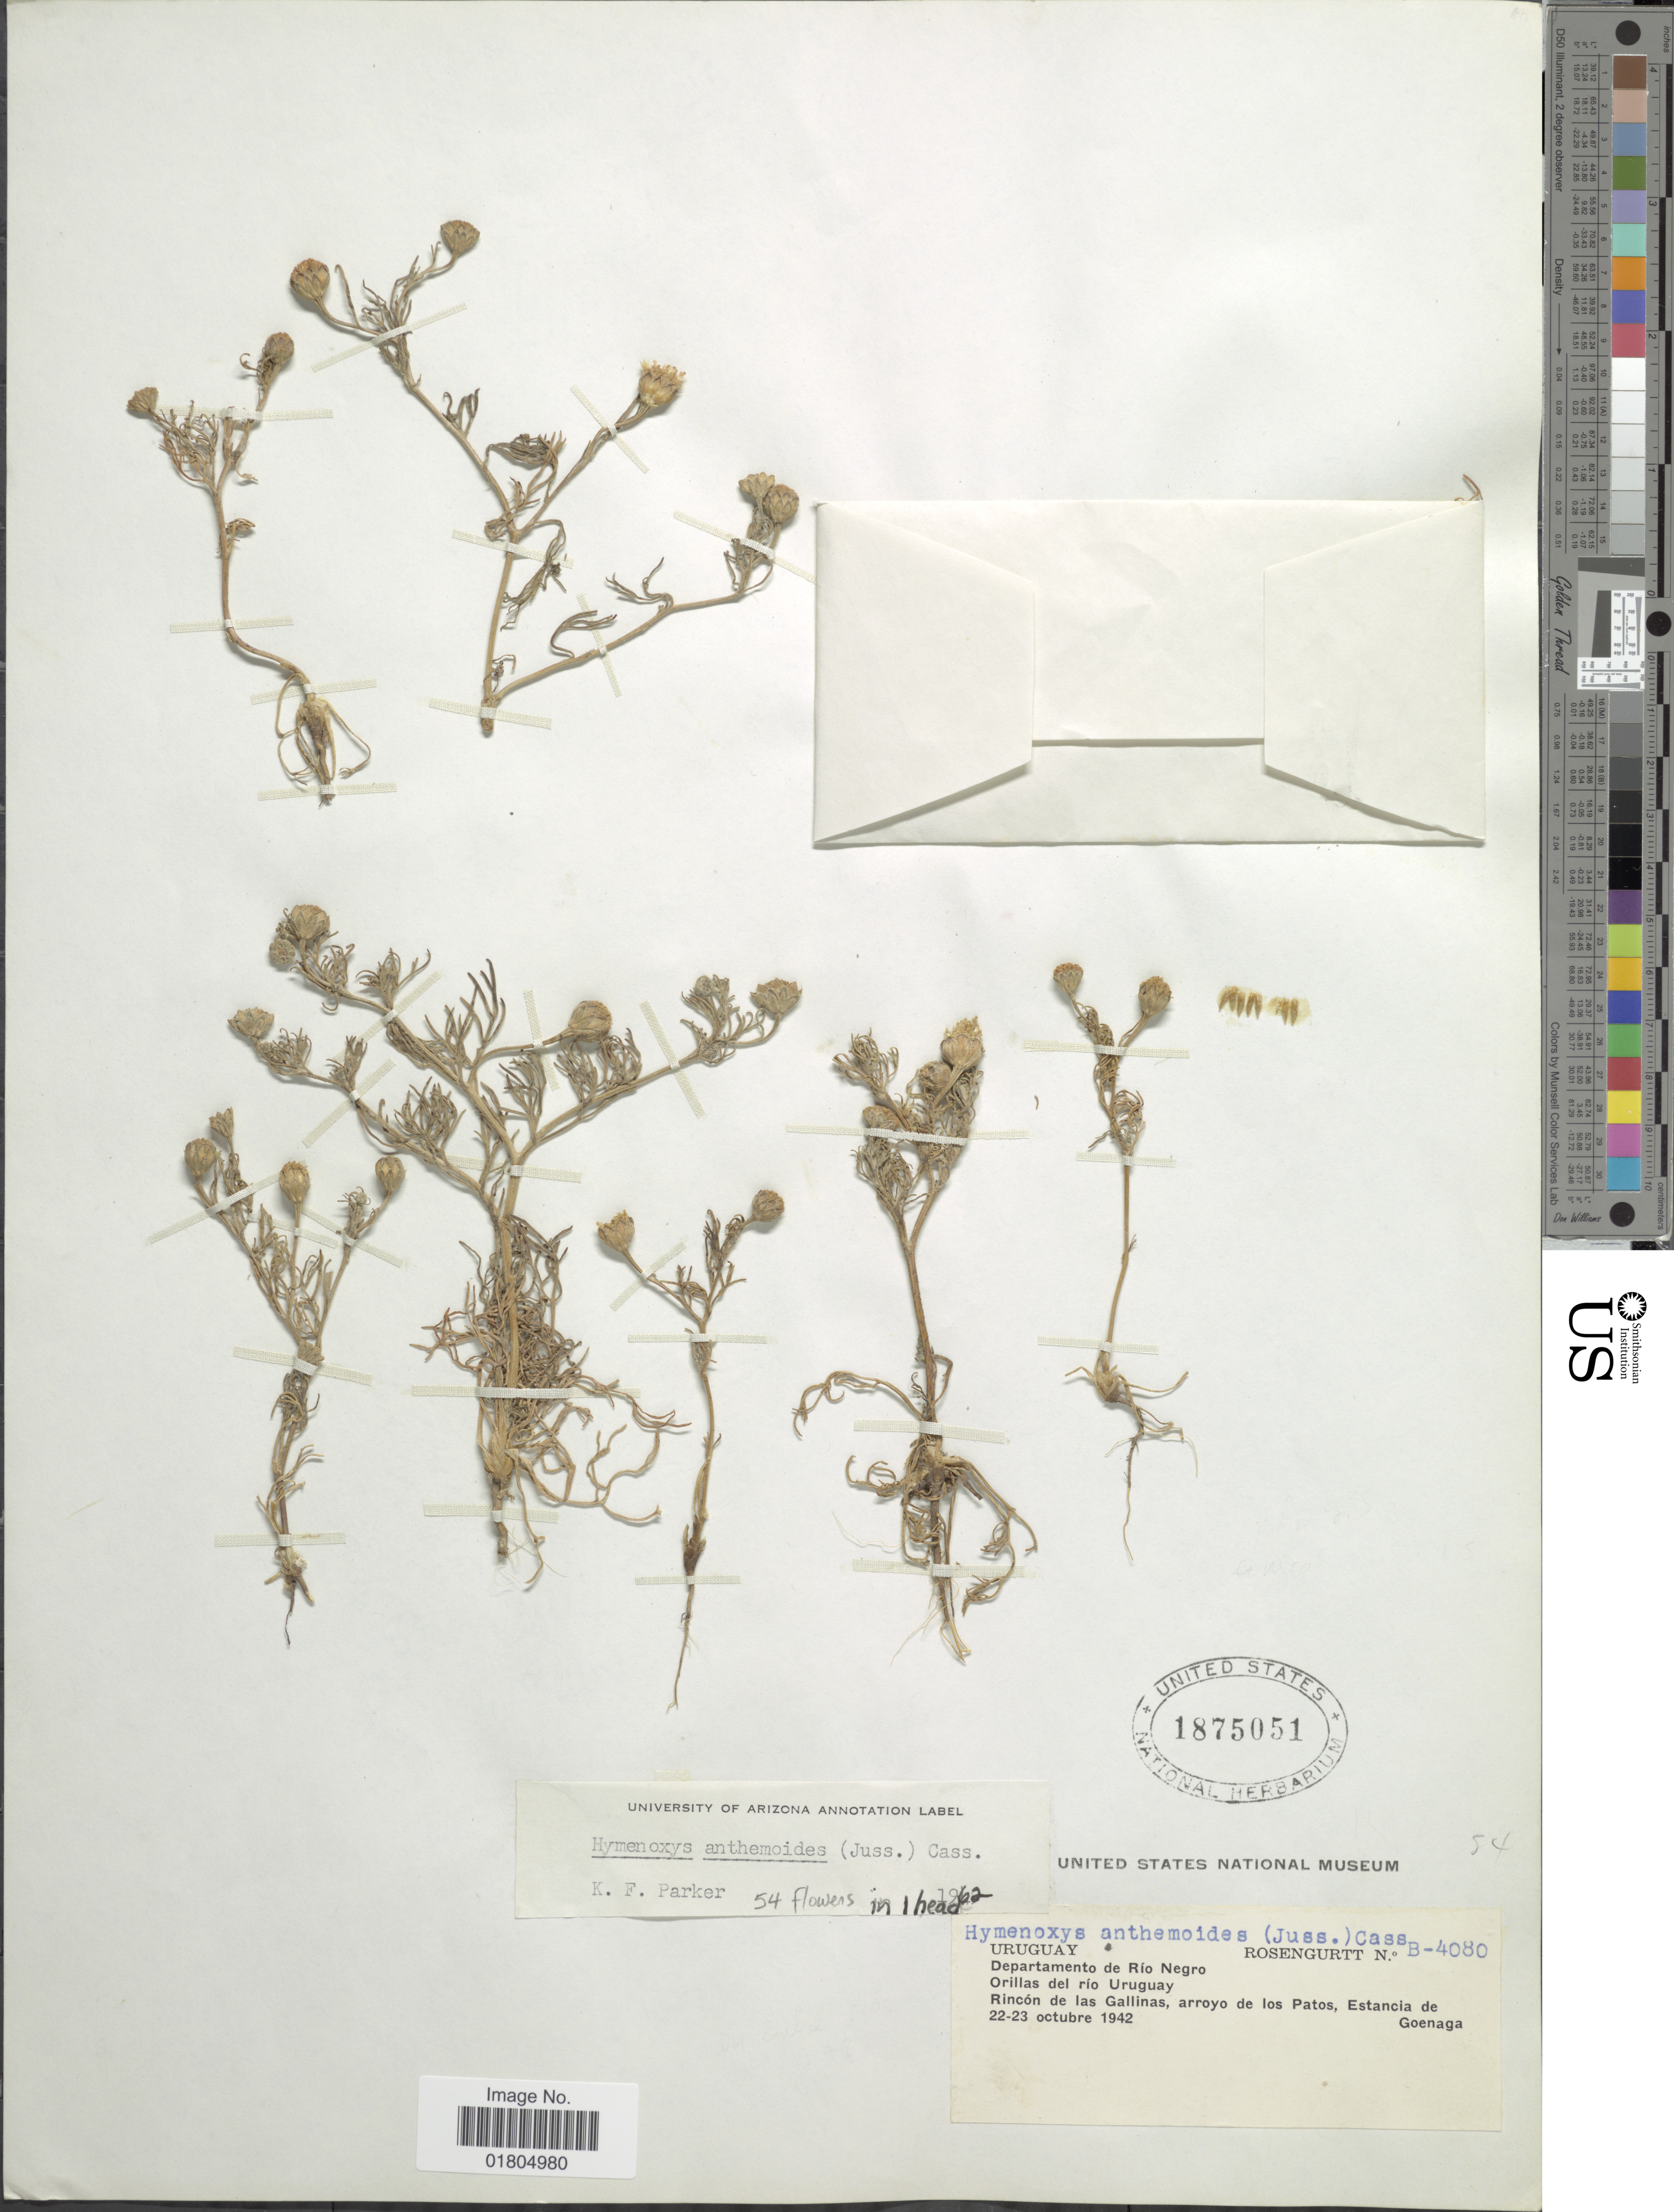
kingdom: Plantae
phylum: Tracheophyta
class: Magnoliopsida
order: Asterales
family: Asteraceae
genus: Hymenoxys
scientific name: Hymenoxys anthemoides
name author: (Juss.) Cass. ex DC.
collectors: -- Rosengurtt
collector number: B-4080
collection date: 1942-10-22/1942-10-23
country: Uruguay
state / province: Rio Negro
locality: Departamento de Rio Negro, Orillas del rio Uruguay, Rincon de las Gallinas, arroyo de los Patos, Estancia de Goenaga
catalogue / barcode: US 1875051